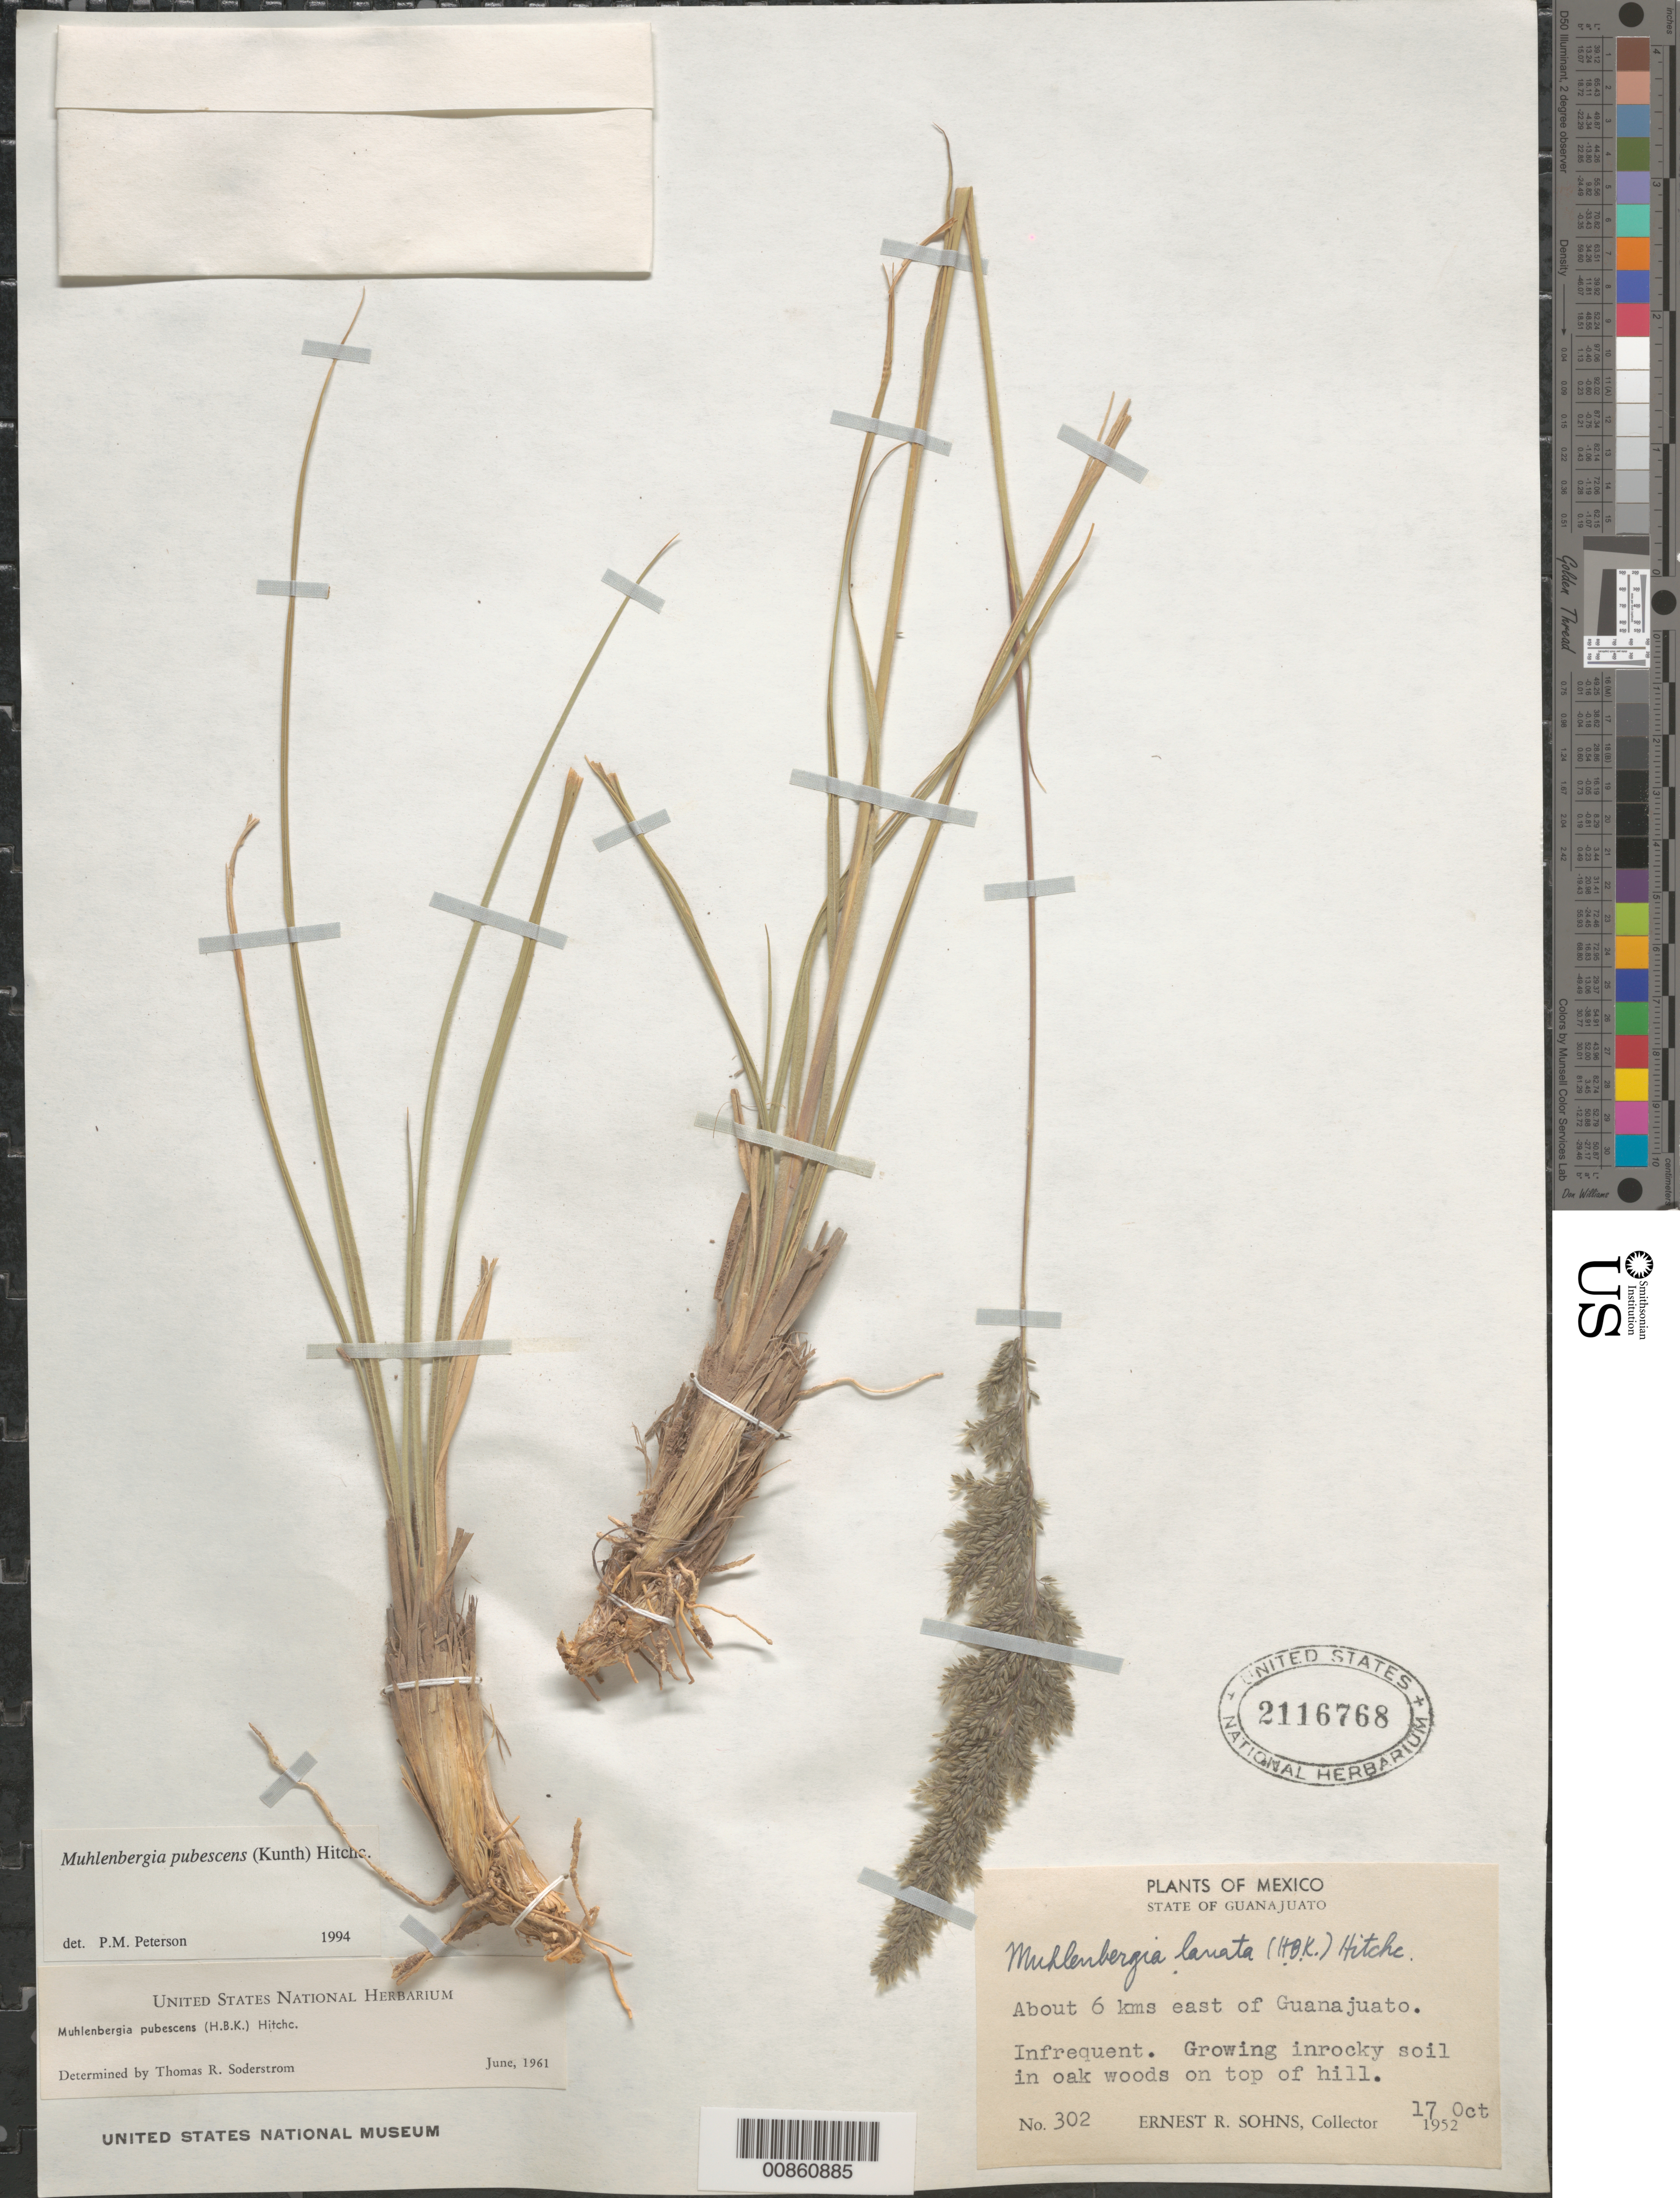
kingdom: Plantae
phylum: Tracheophyta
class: Liliopsida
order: Poales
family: Poaceae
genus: Muhlenbergia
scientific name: Muhlenbergia pubescens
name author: (Kunth) Hitchc.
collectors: E. R. Sohns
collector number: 302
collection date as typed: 17 Oct 1952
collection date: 1952-10-17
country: Mexico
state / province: Guanajuato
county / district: Guanajuato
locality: Ca 6 km E of Guanajuato, mpio. Guanajuato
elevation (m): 2000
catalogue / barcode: US 2116768